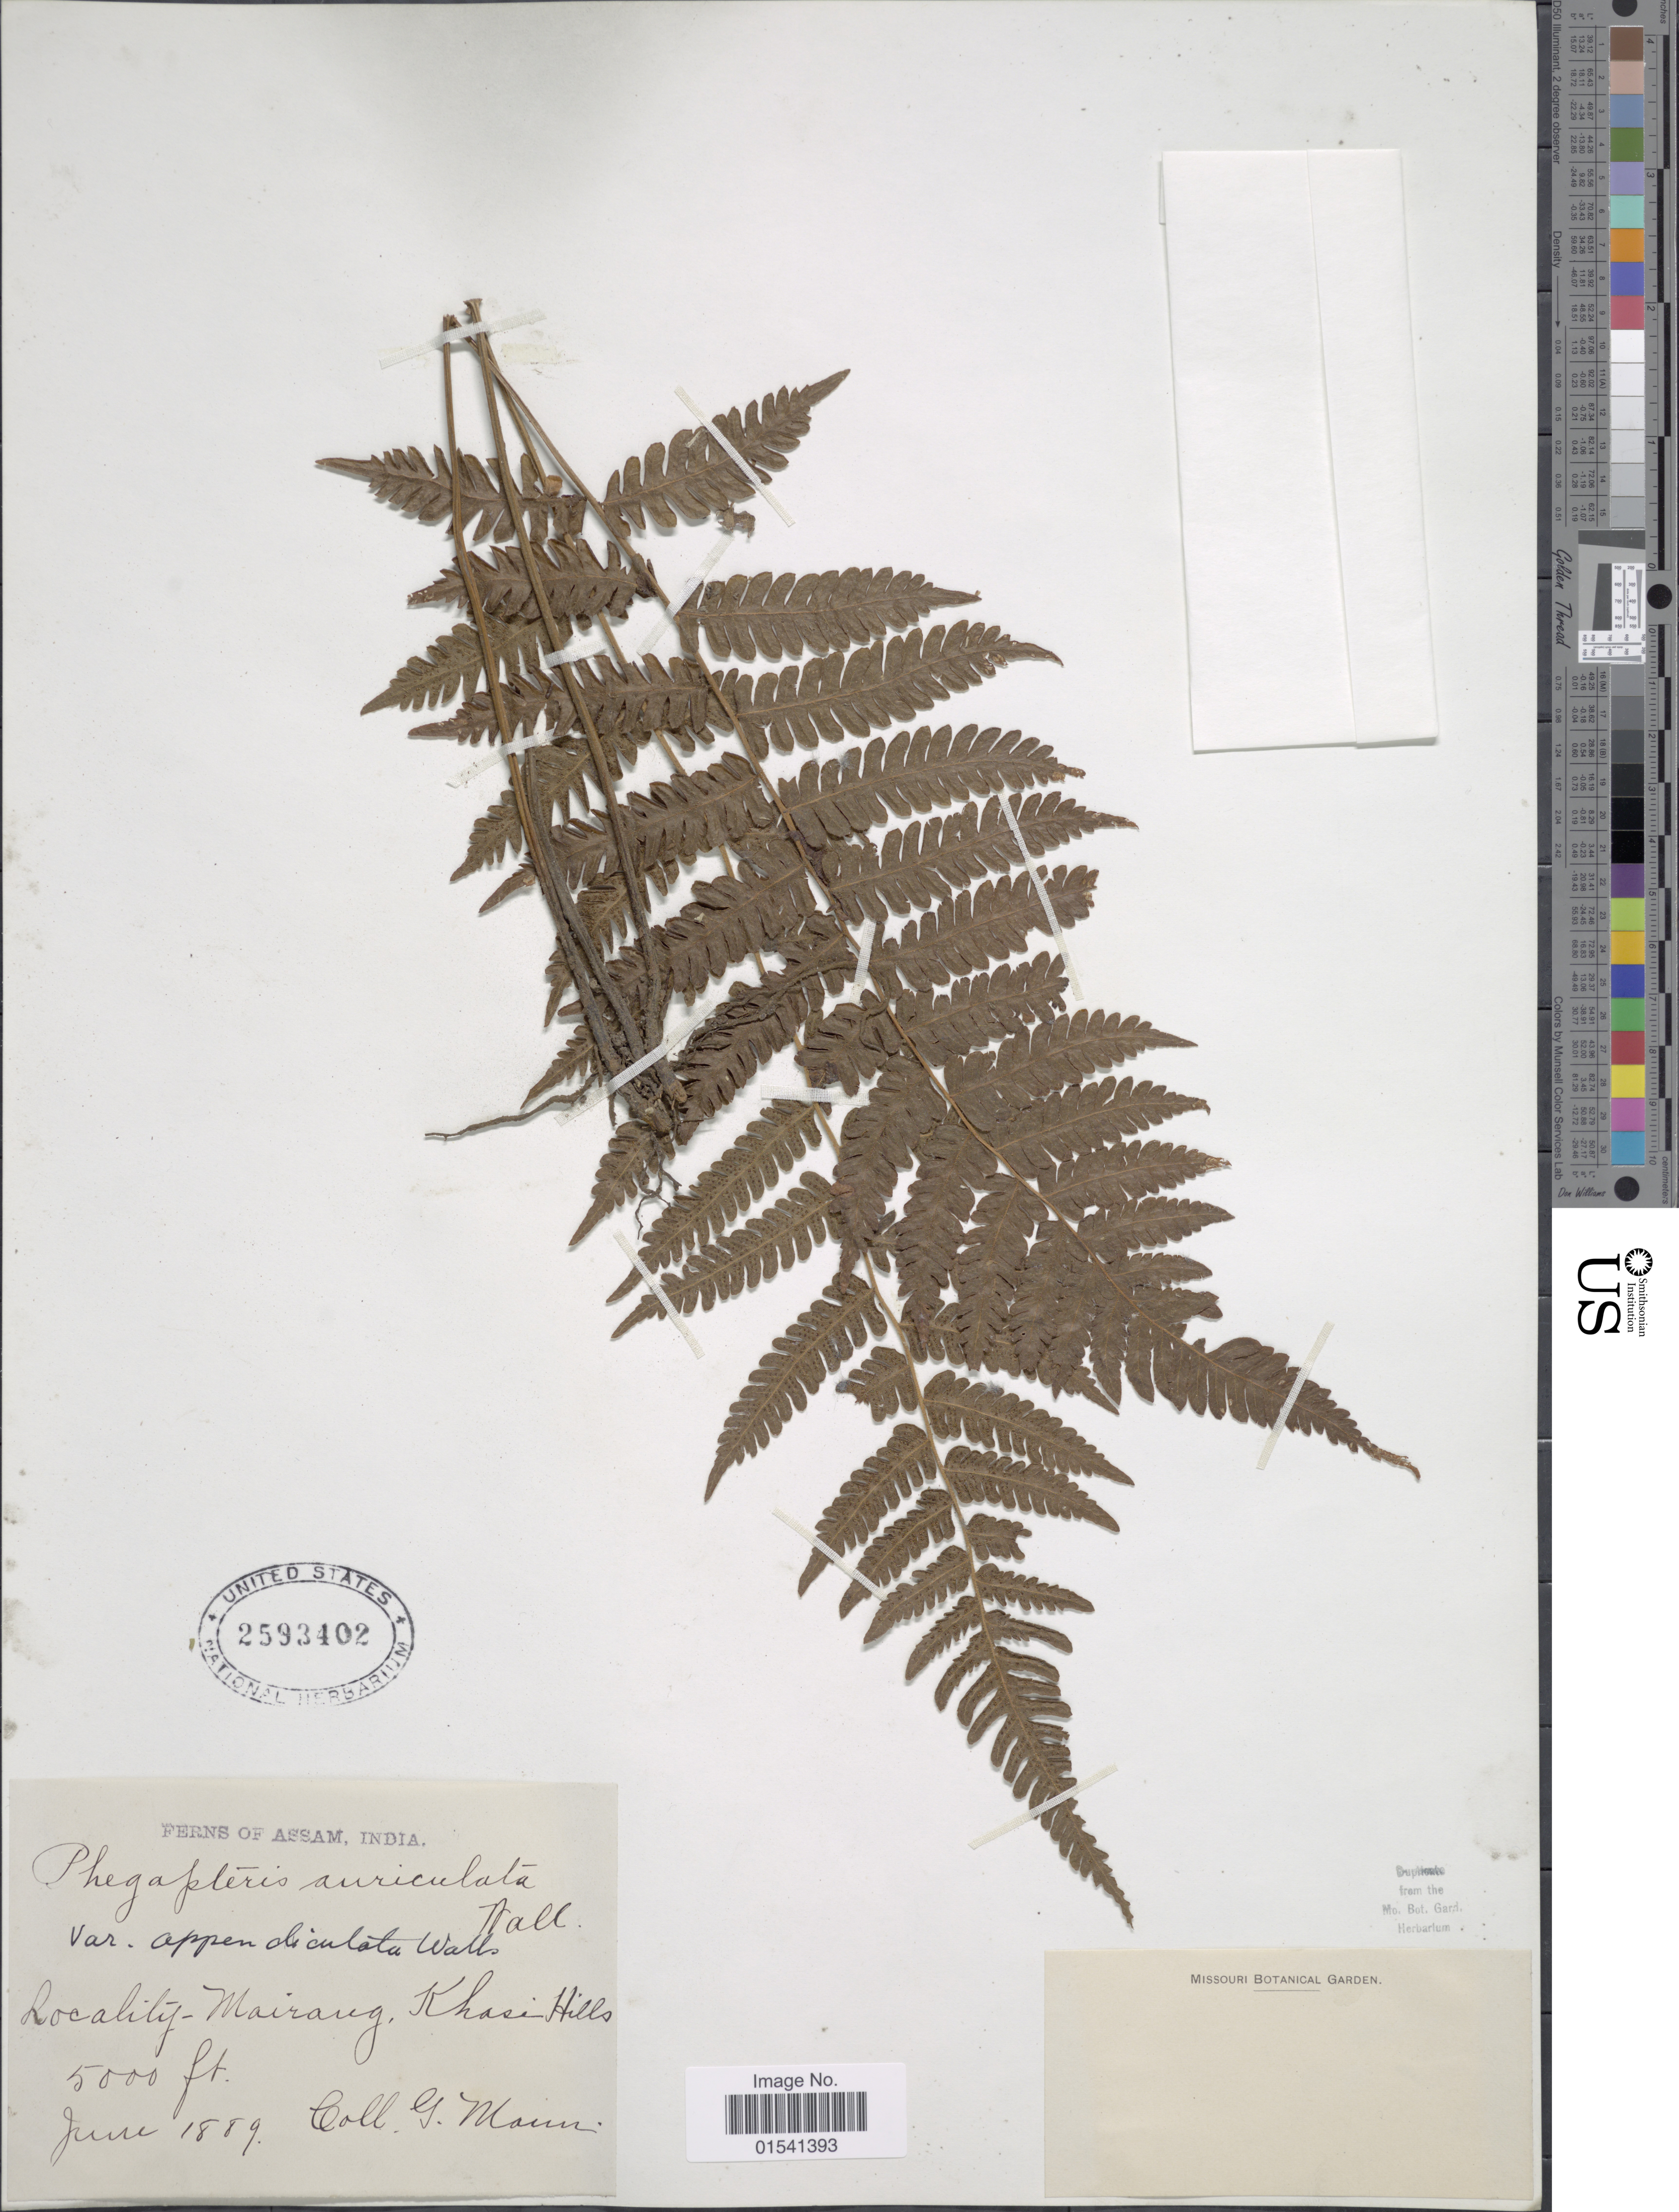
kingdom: Plantae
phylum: Tracheophyta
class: Polypodiopsida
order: Polypodiales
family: Thelypteridaceae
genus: Cyclogramma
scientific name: Cyclogramma auriculata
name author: (J. Sm.) Ching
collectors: G. Mann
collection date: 1889-06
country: India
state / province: Meghalaya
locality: Mairang, Khasi Hills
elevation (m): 1524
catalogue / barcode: US 2593402